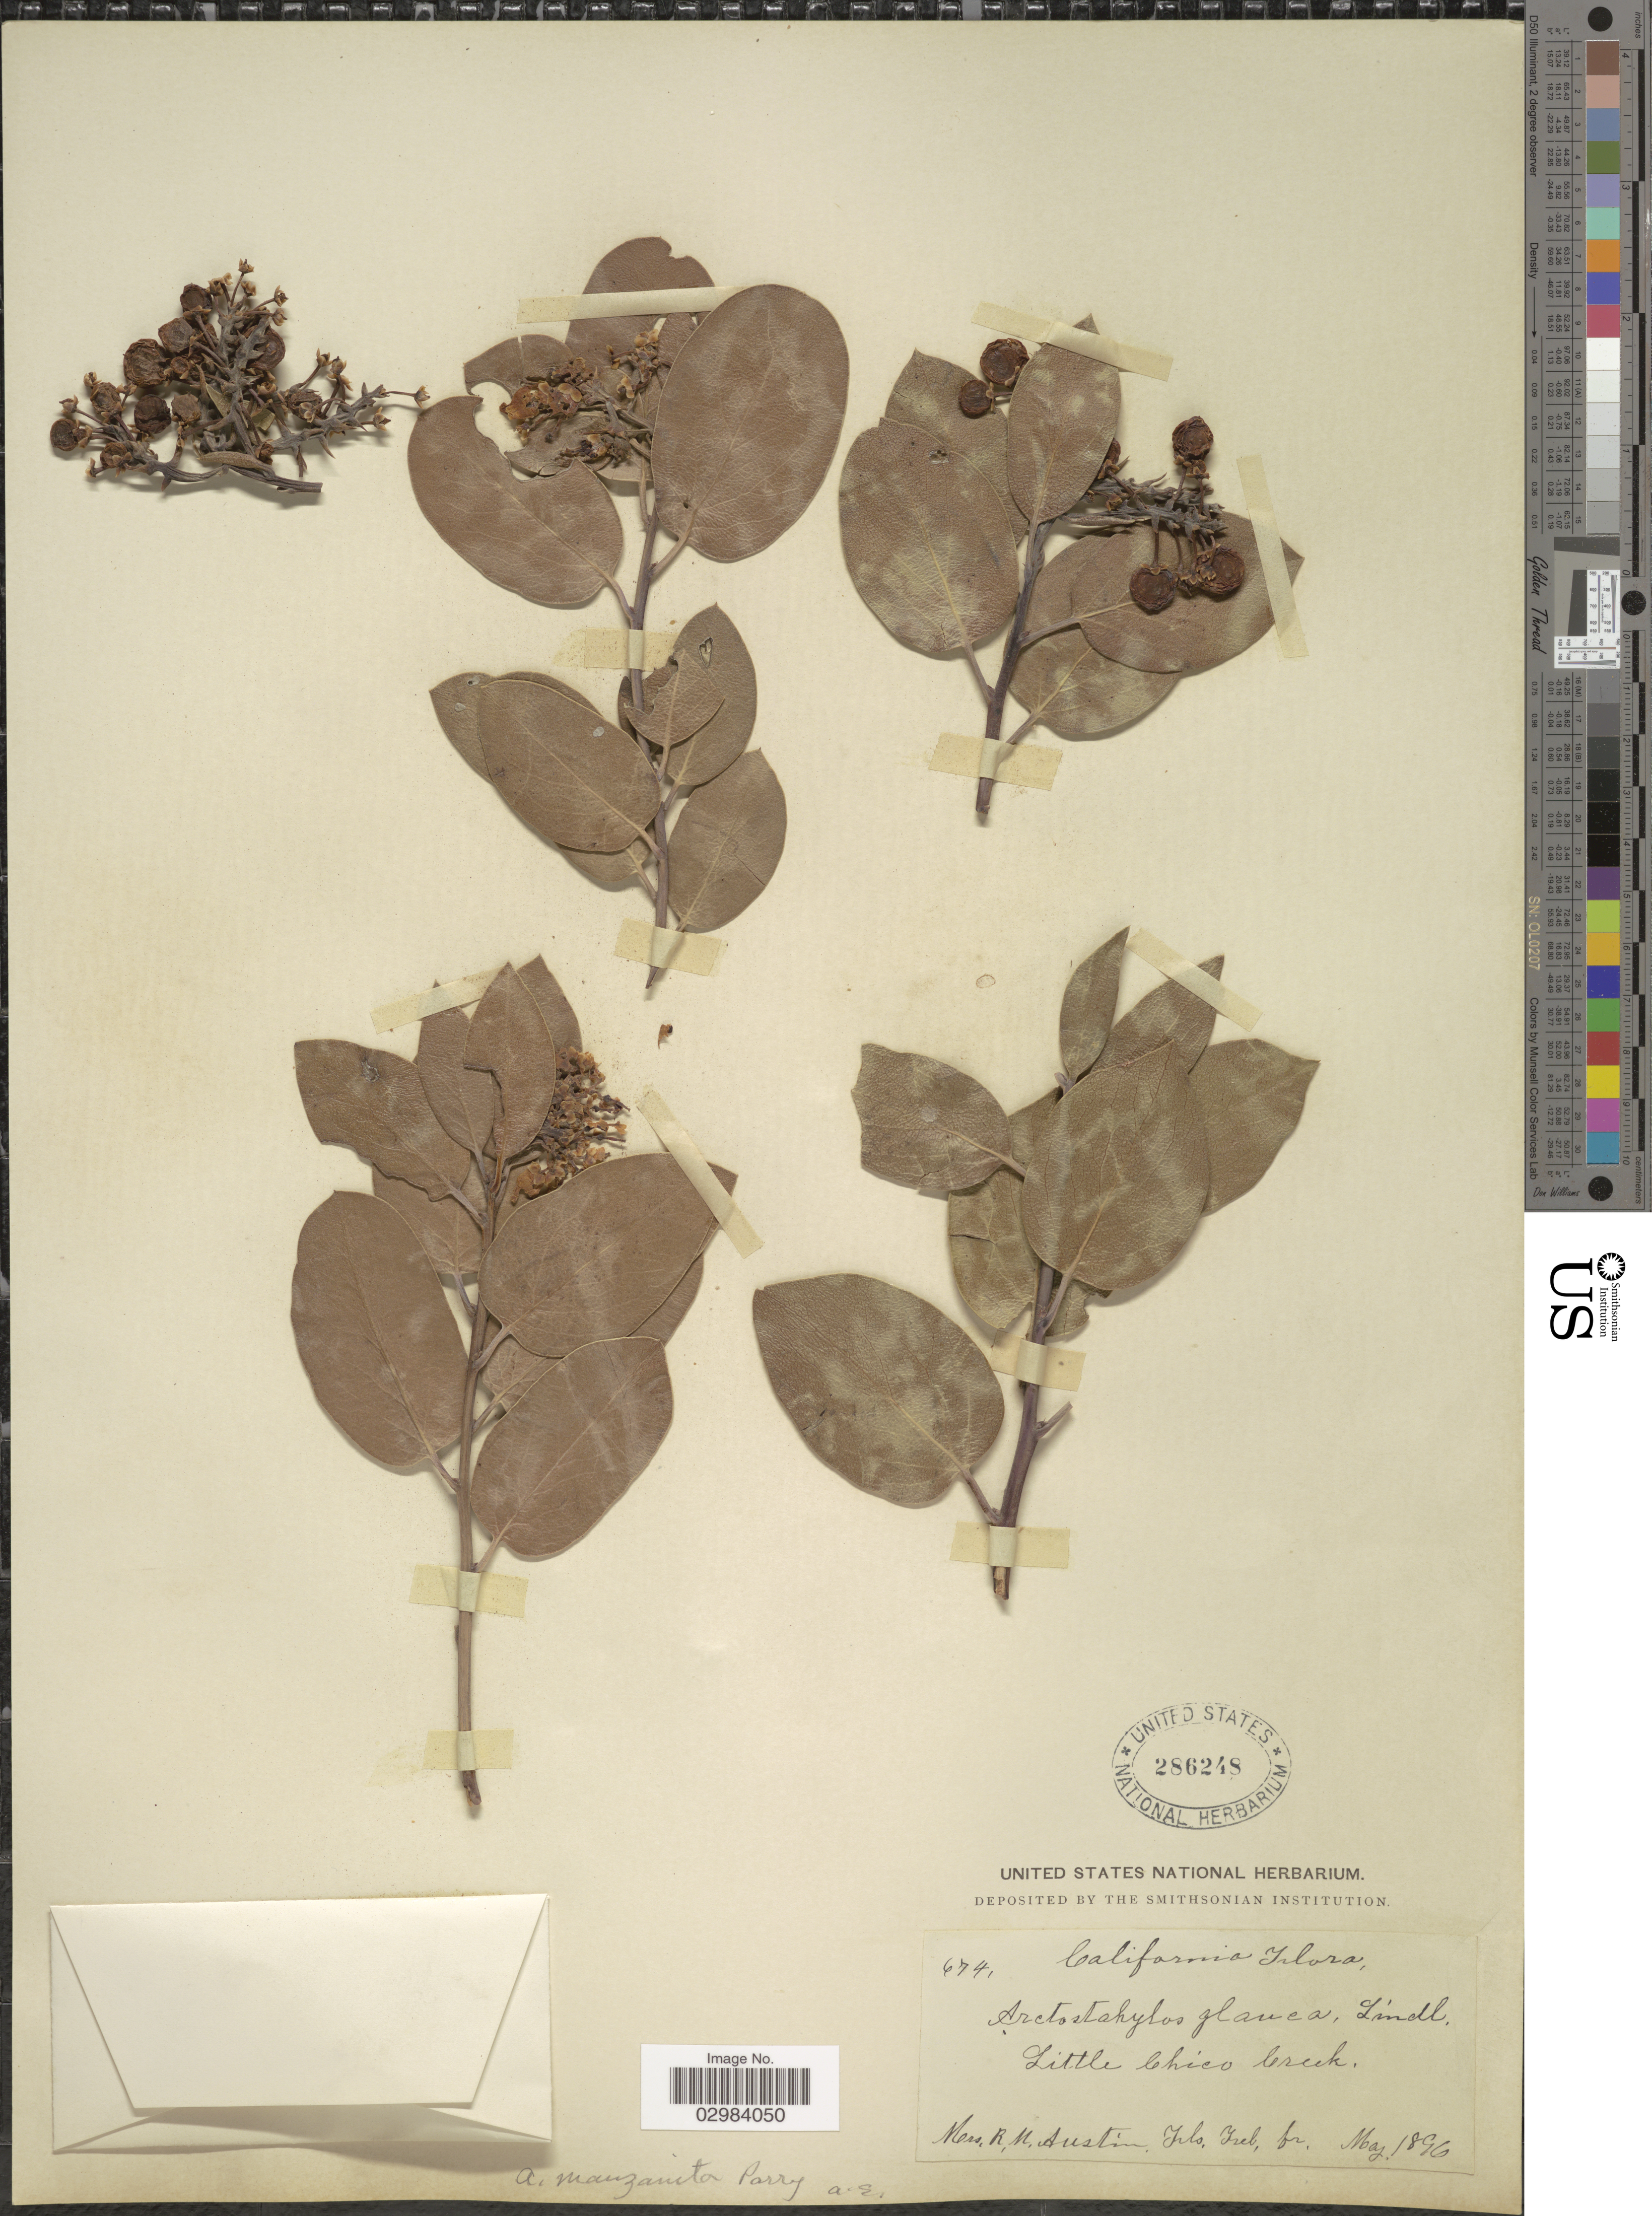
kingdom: Plantae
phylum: Tracheophyta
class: Magnoliopsida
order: Ericales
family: Ericaceae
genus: Arctostaphylos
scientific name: Arctostaphylos manzanita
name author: Parry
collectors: R. Austin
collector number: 674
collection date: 1896-05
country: United States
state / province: California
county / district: Butte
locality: Little Chico Creek.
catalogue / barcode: US 286248